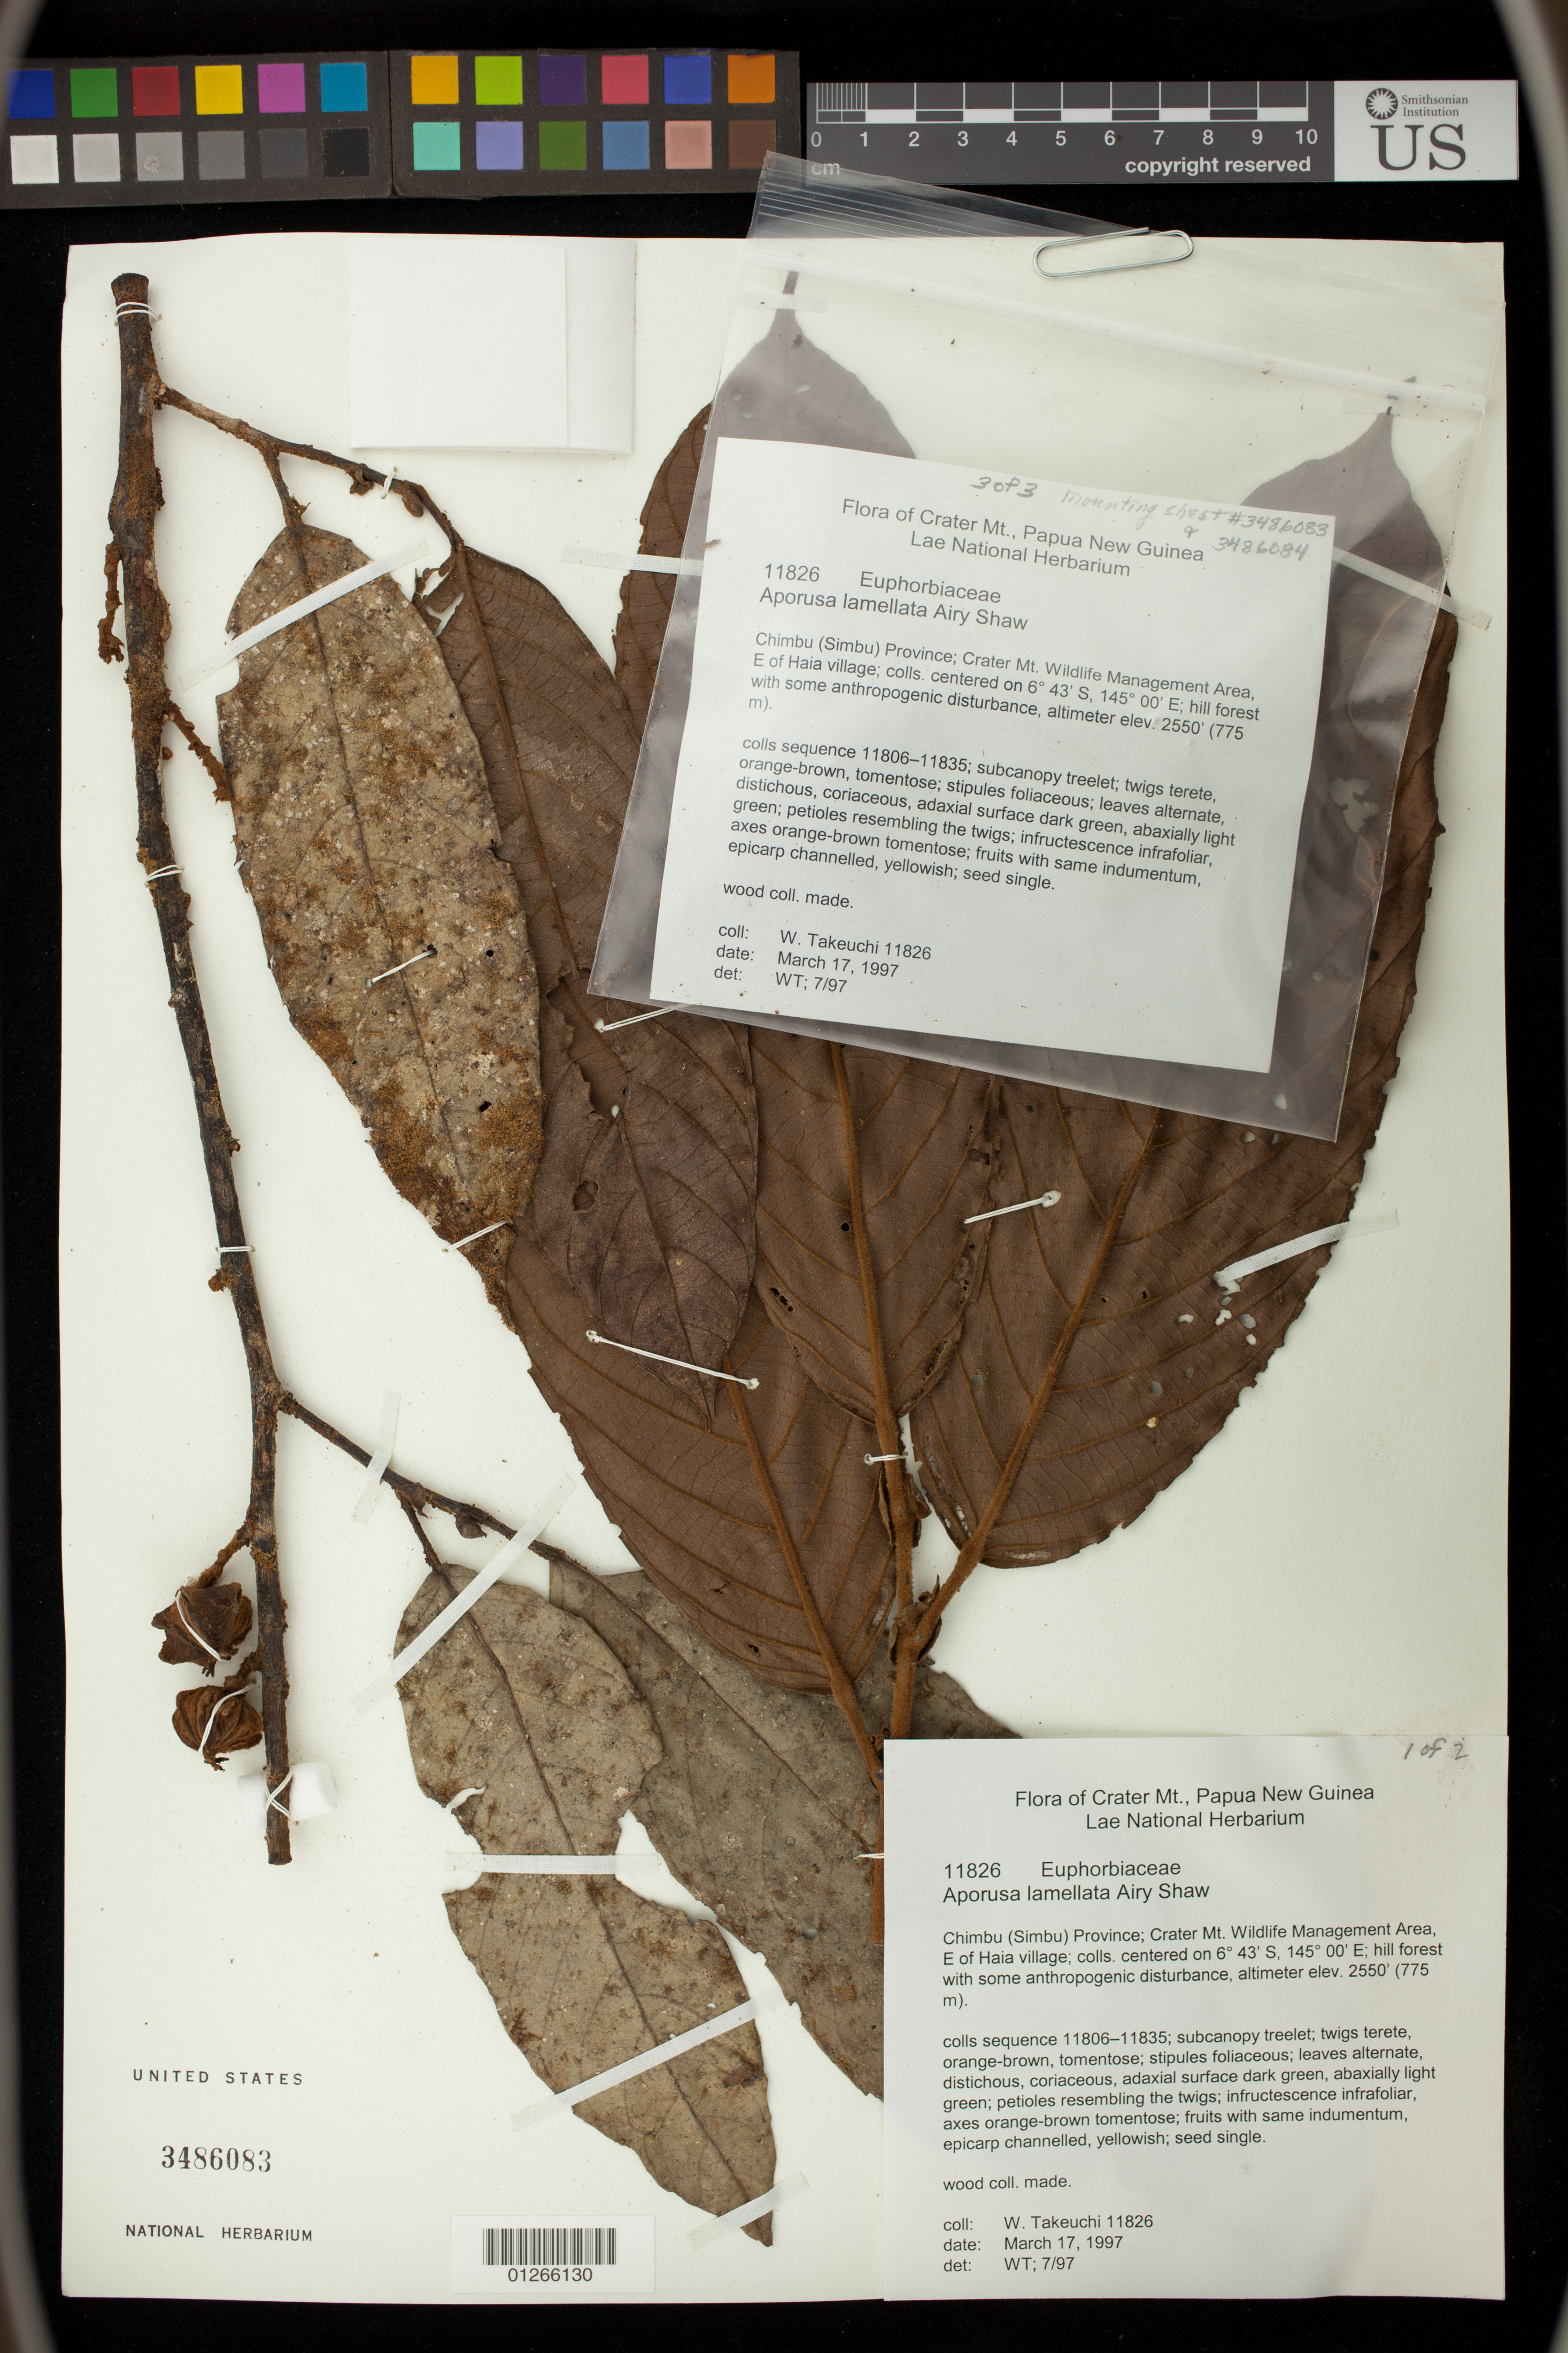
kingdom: Plantae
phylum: Tracheophyta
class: Magnoliopsida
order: Malpighiales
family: Phyllanthaceae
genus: Aporosa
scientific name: Aporosa lamellata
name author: Airy Shaw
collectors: W. Takeuchi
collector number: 11826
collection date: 1997-03-17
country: Papua New Guinea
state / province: Chimbu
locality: Crater Mountain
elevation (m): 775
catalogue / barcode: US 3486083